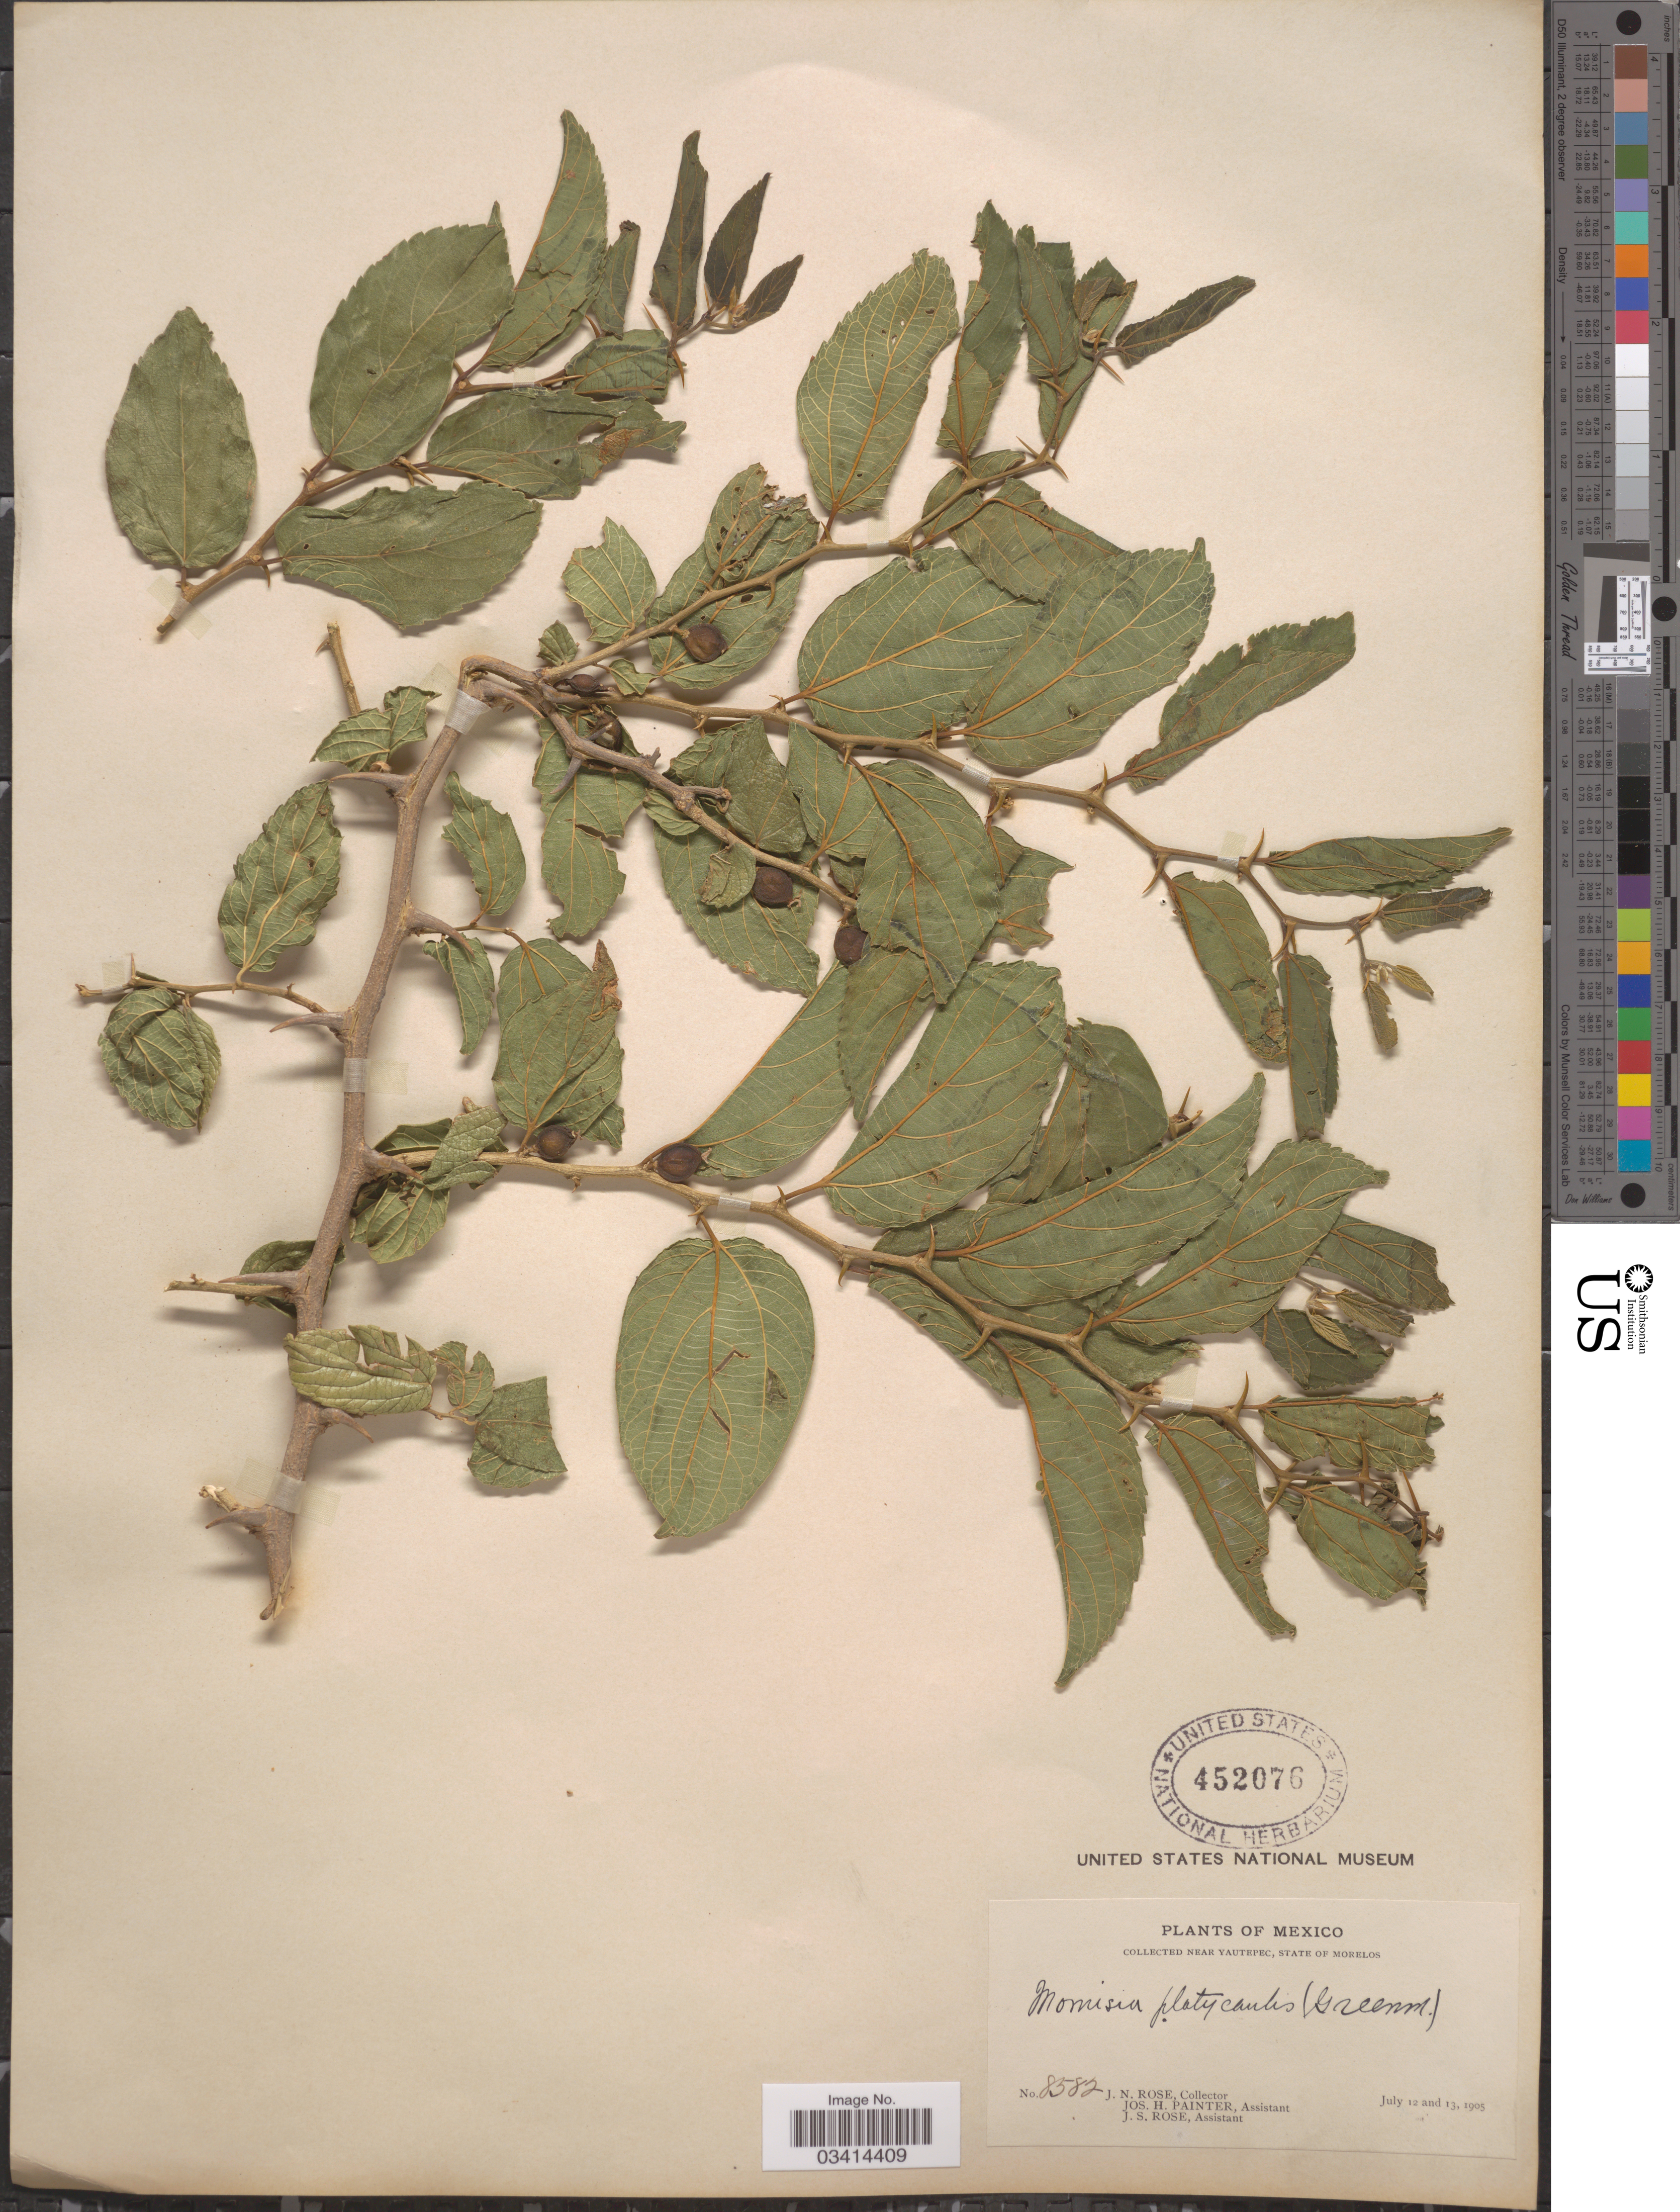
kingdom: Plantae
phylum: Tracheophyta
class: Magnoliopsida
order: Rosales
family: Cannabaceae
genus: Celtis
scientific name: Celtis iguanaea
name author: (Jacq.) Sarg.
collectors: J. N. Rose, J. H. Painter & J. S. Rose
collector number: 8582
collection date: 1905-07-12/1905-07-13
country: Mexico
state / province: Morelos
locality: Near Yautepec.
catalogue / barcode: US 452076